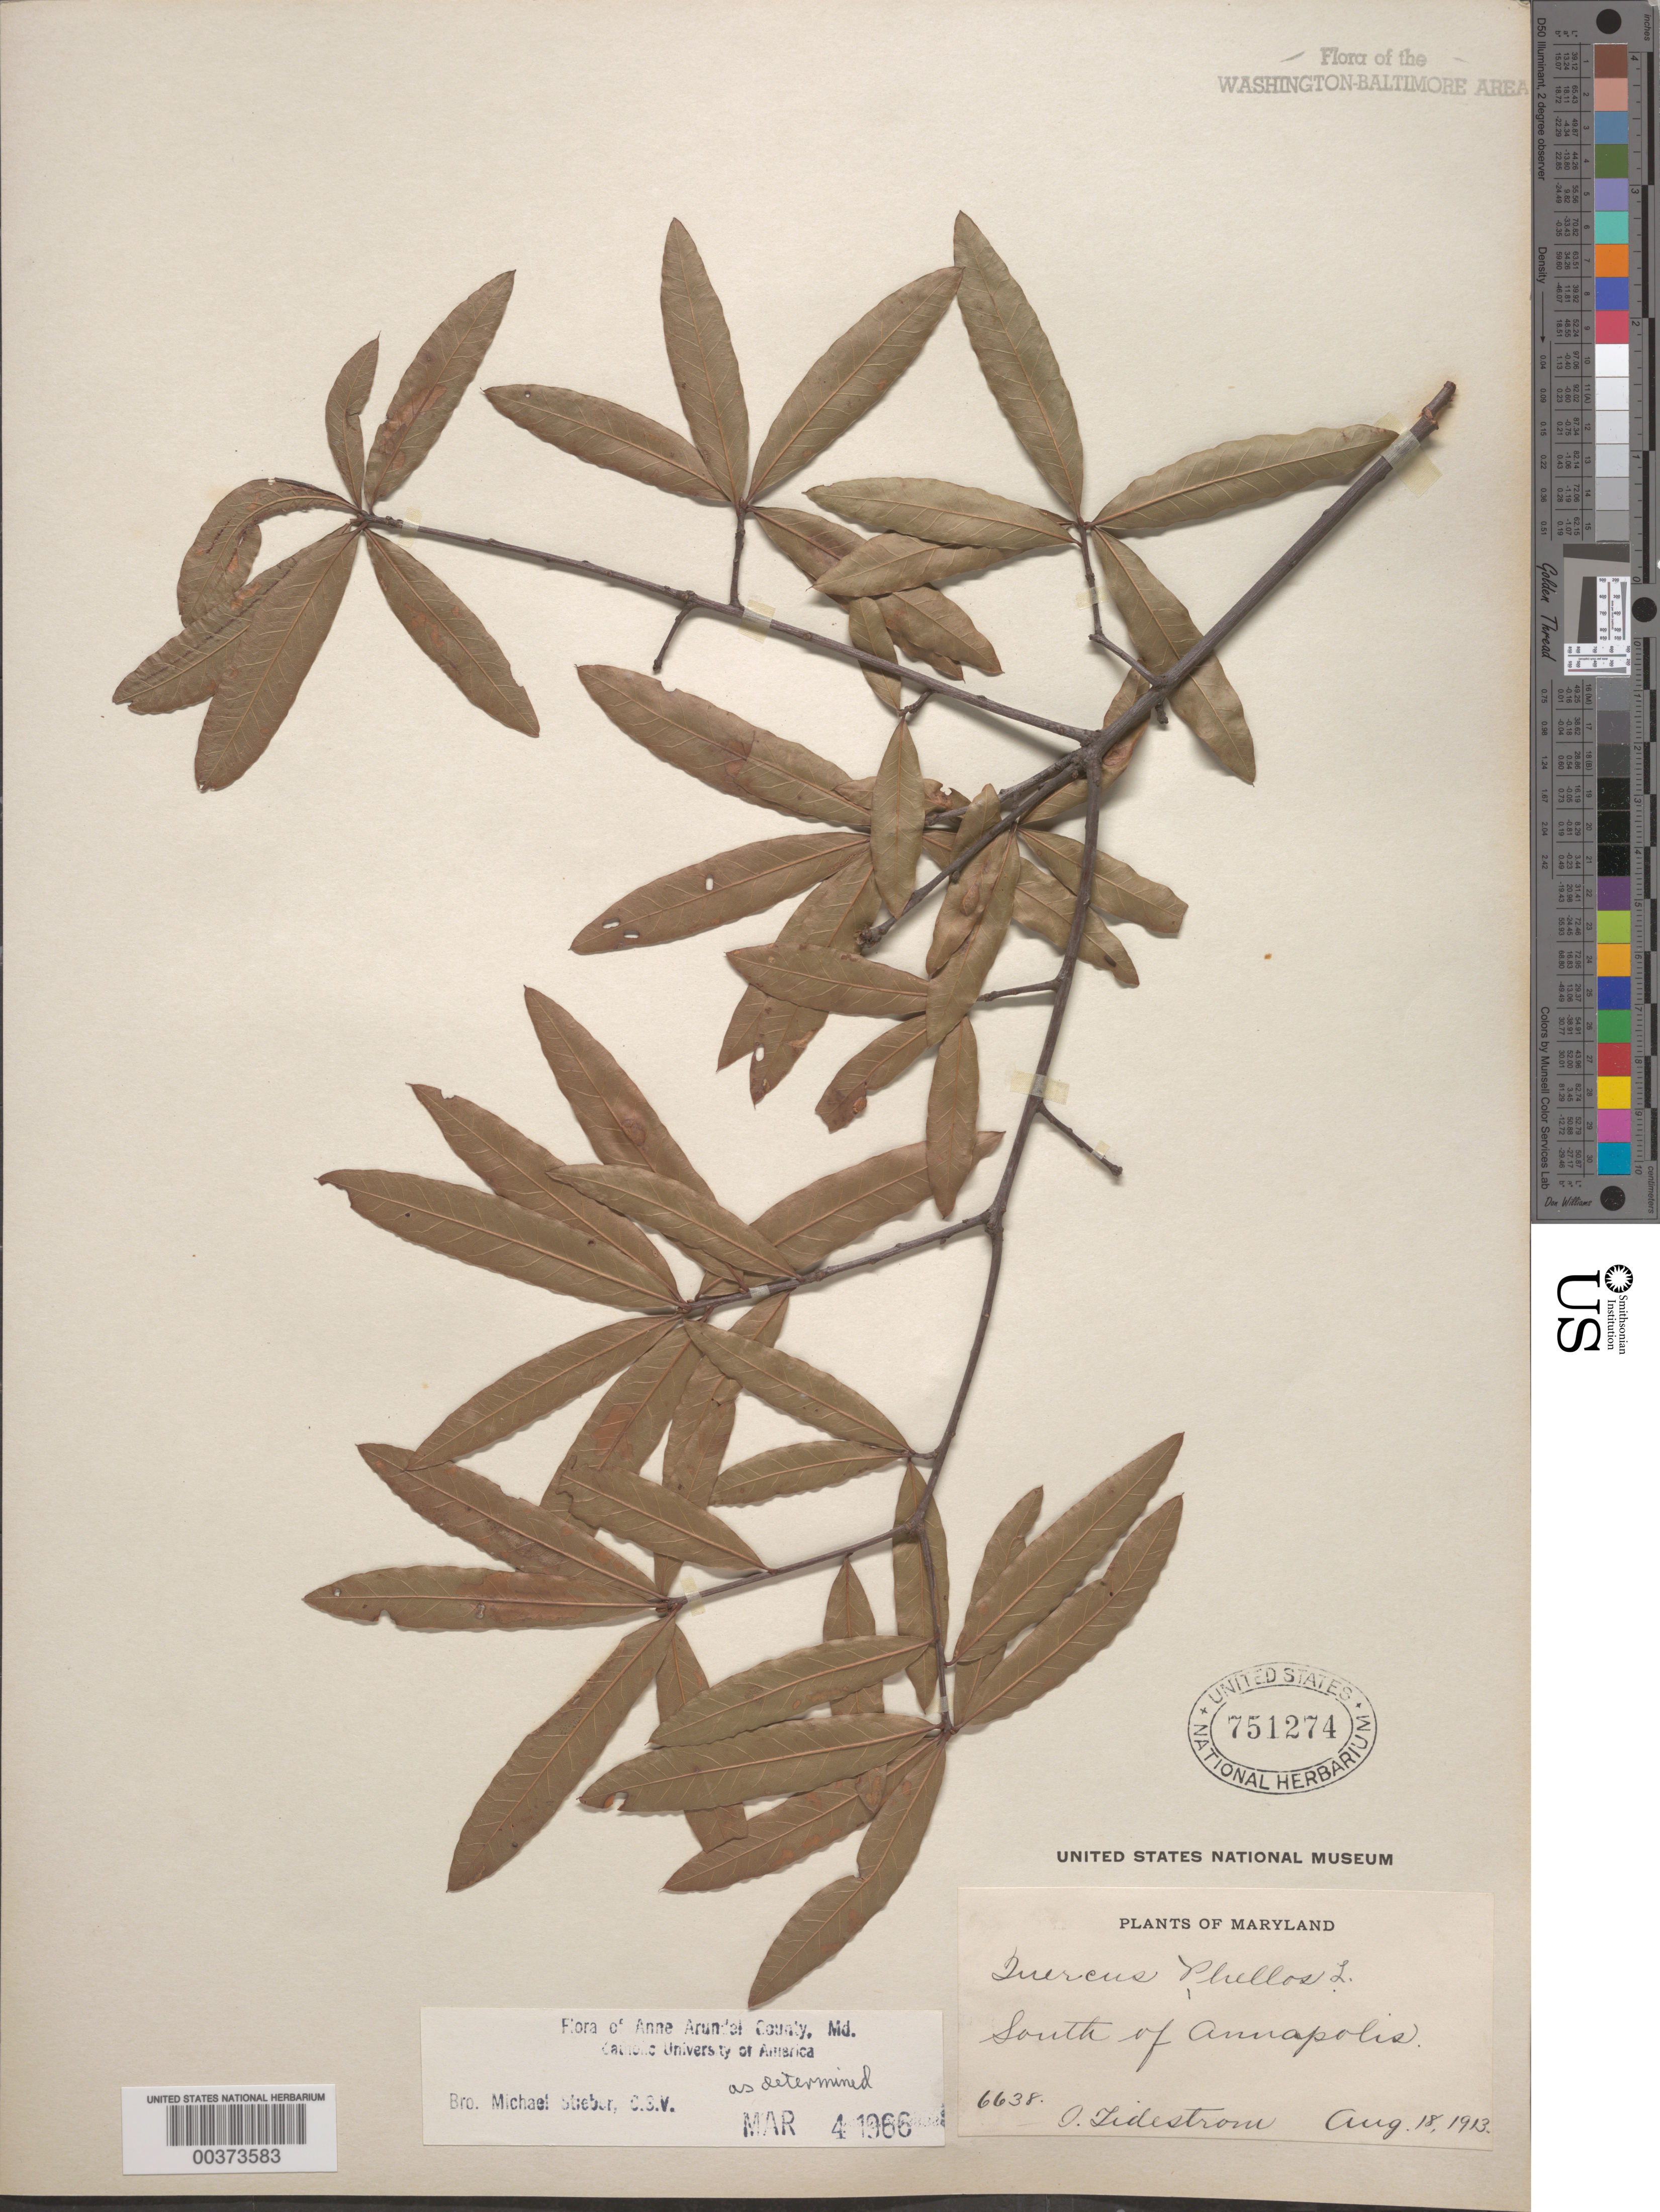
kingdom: Plantae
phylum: Tracheophyta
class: Magnoliopsida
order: Fagales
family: Fagaceae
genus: Quercus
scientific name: Quercus phellos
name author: L.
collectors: I. F. Tidestrom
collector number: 6638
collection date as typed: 18 Aug 1913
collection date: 1913-08-18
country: United States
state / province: Maryland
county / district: Anne Arundel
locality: South of Annapolis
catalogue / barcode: US 751274